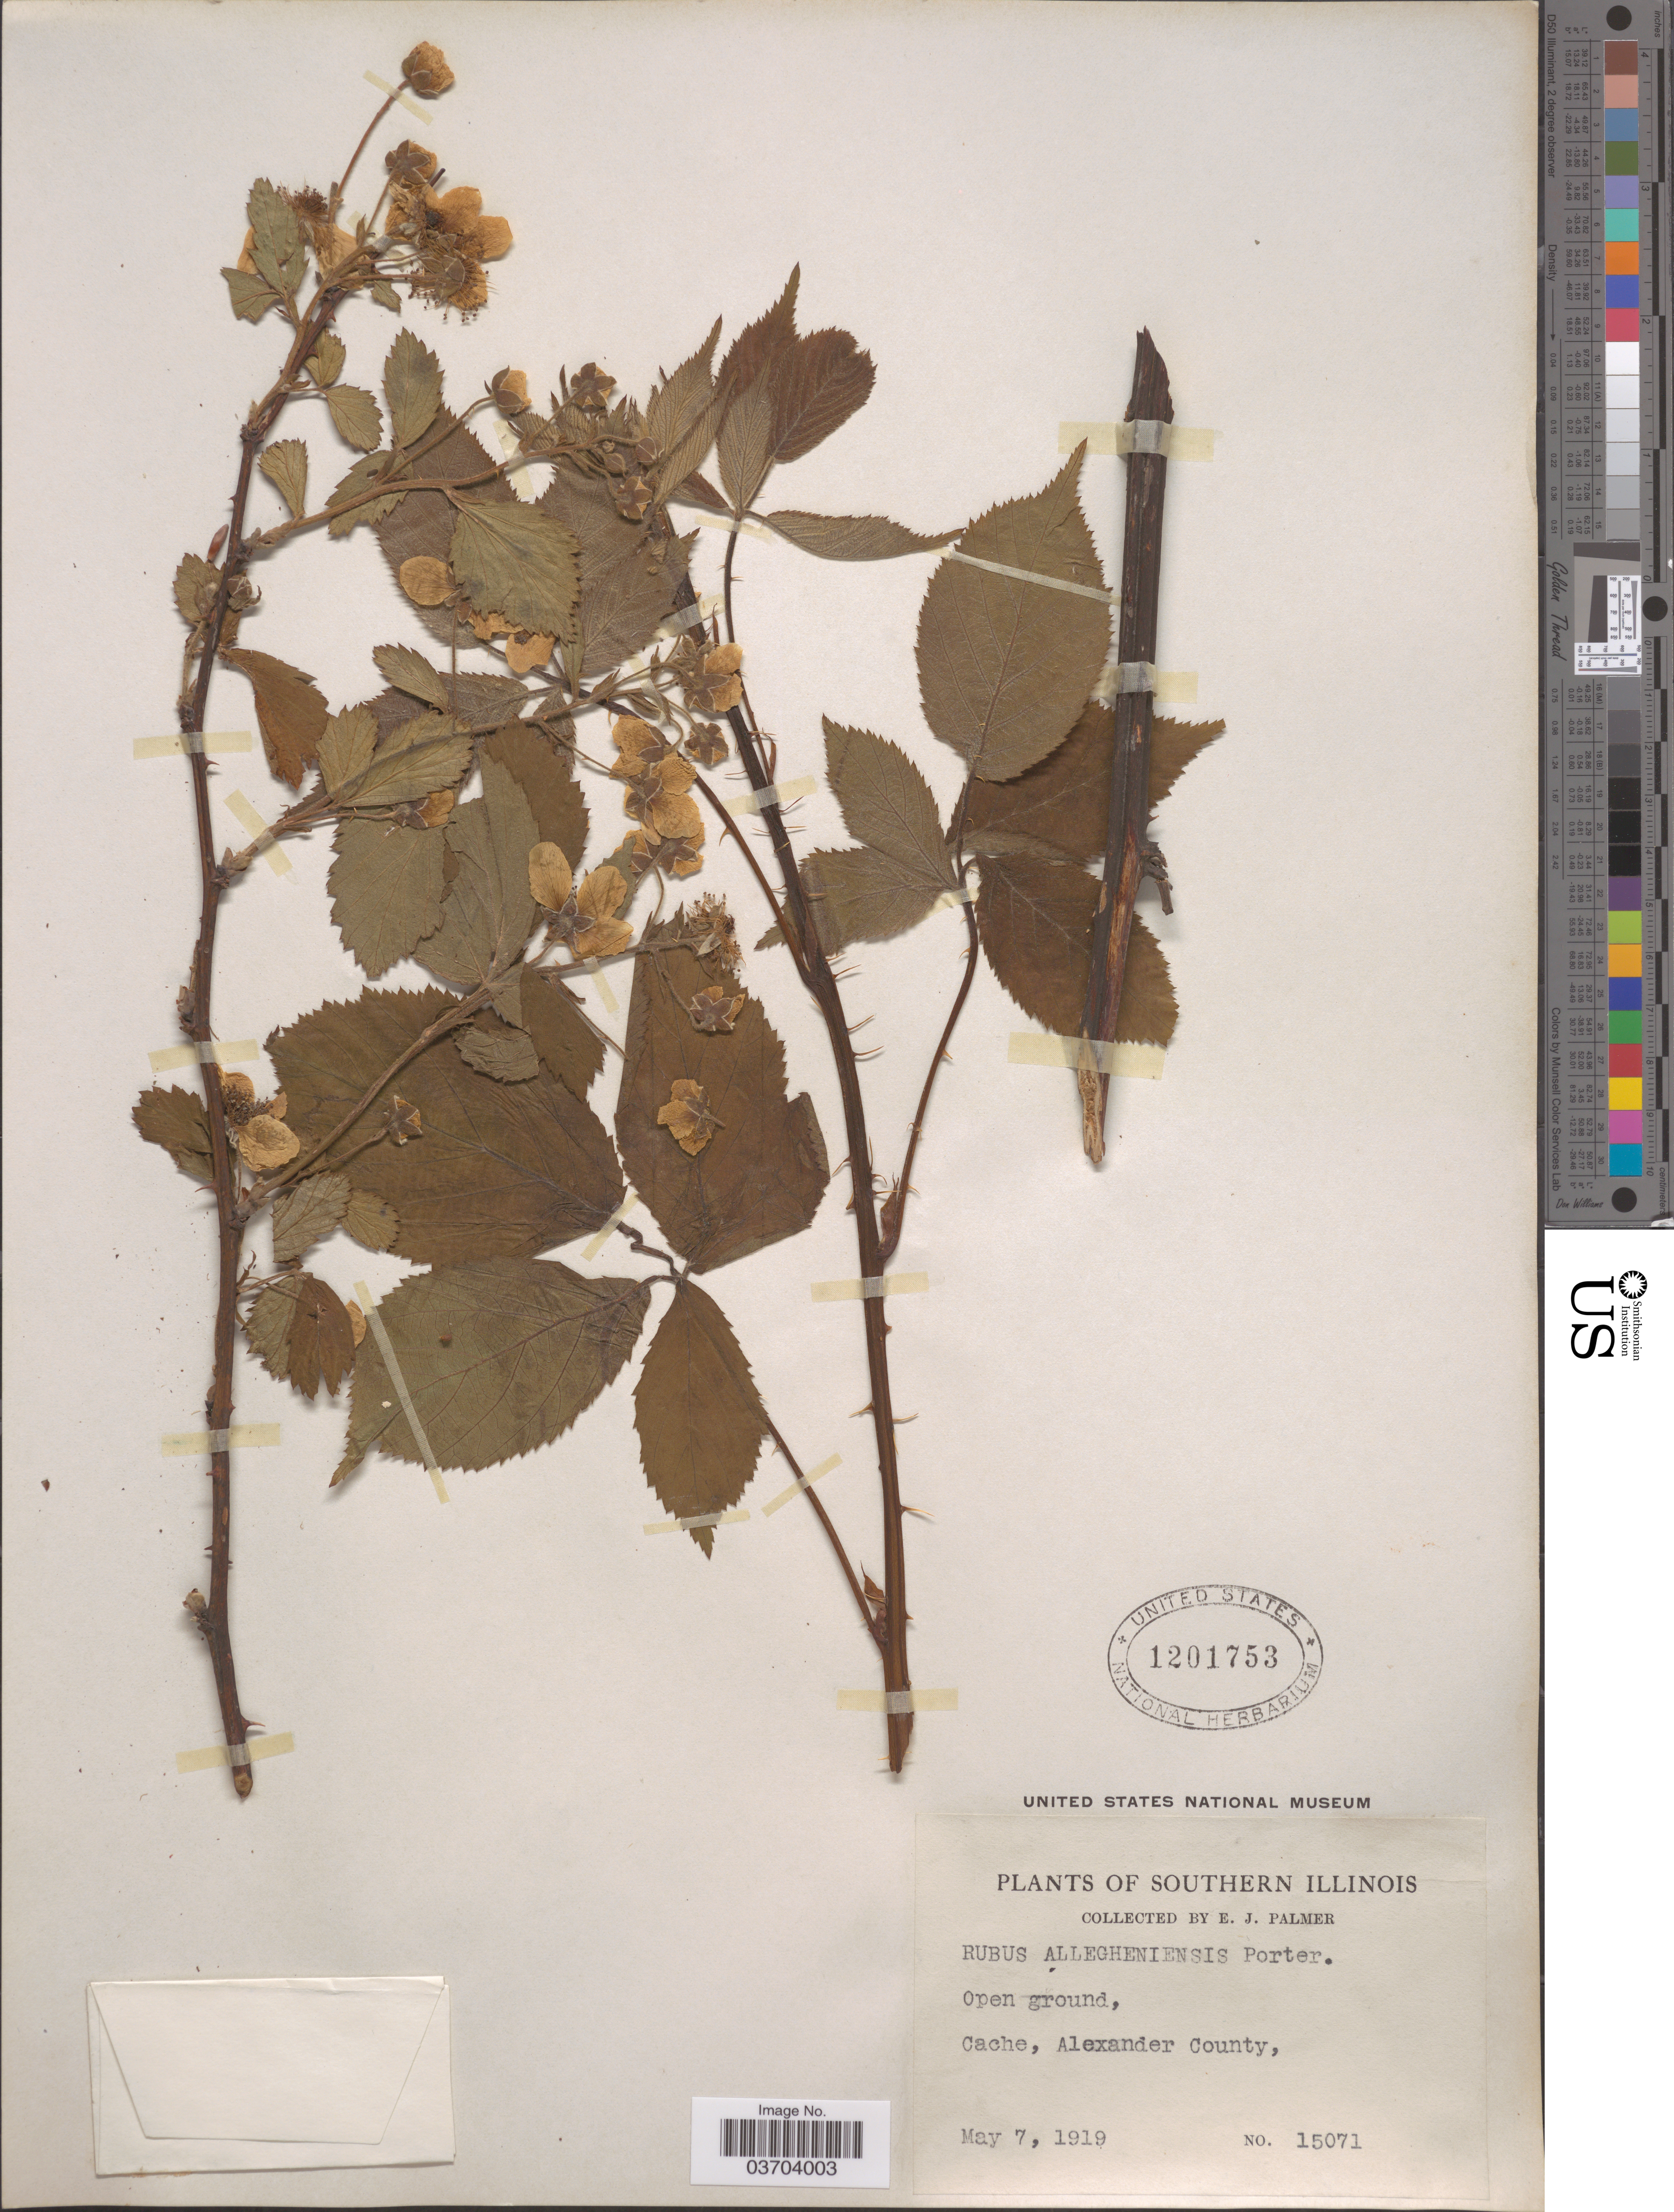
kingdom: Plantae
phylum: Tracheophyta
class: Magnoliopsida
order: Rosales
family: Rosaceae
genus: Rubus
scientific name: Rubus allegheniensis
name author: Porter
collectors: E. J. Palmer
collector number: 15071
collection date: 1919-05-07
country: United States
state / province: Illinois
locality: Southern Illinois. Cache, Alexander County.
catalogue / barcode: US 1201753